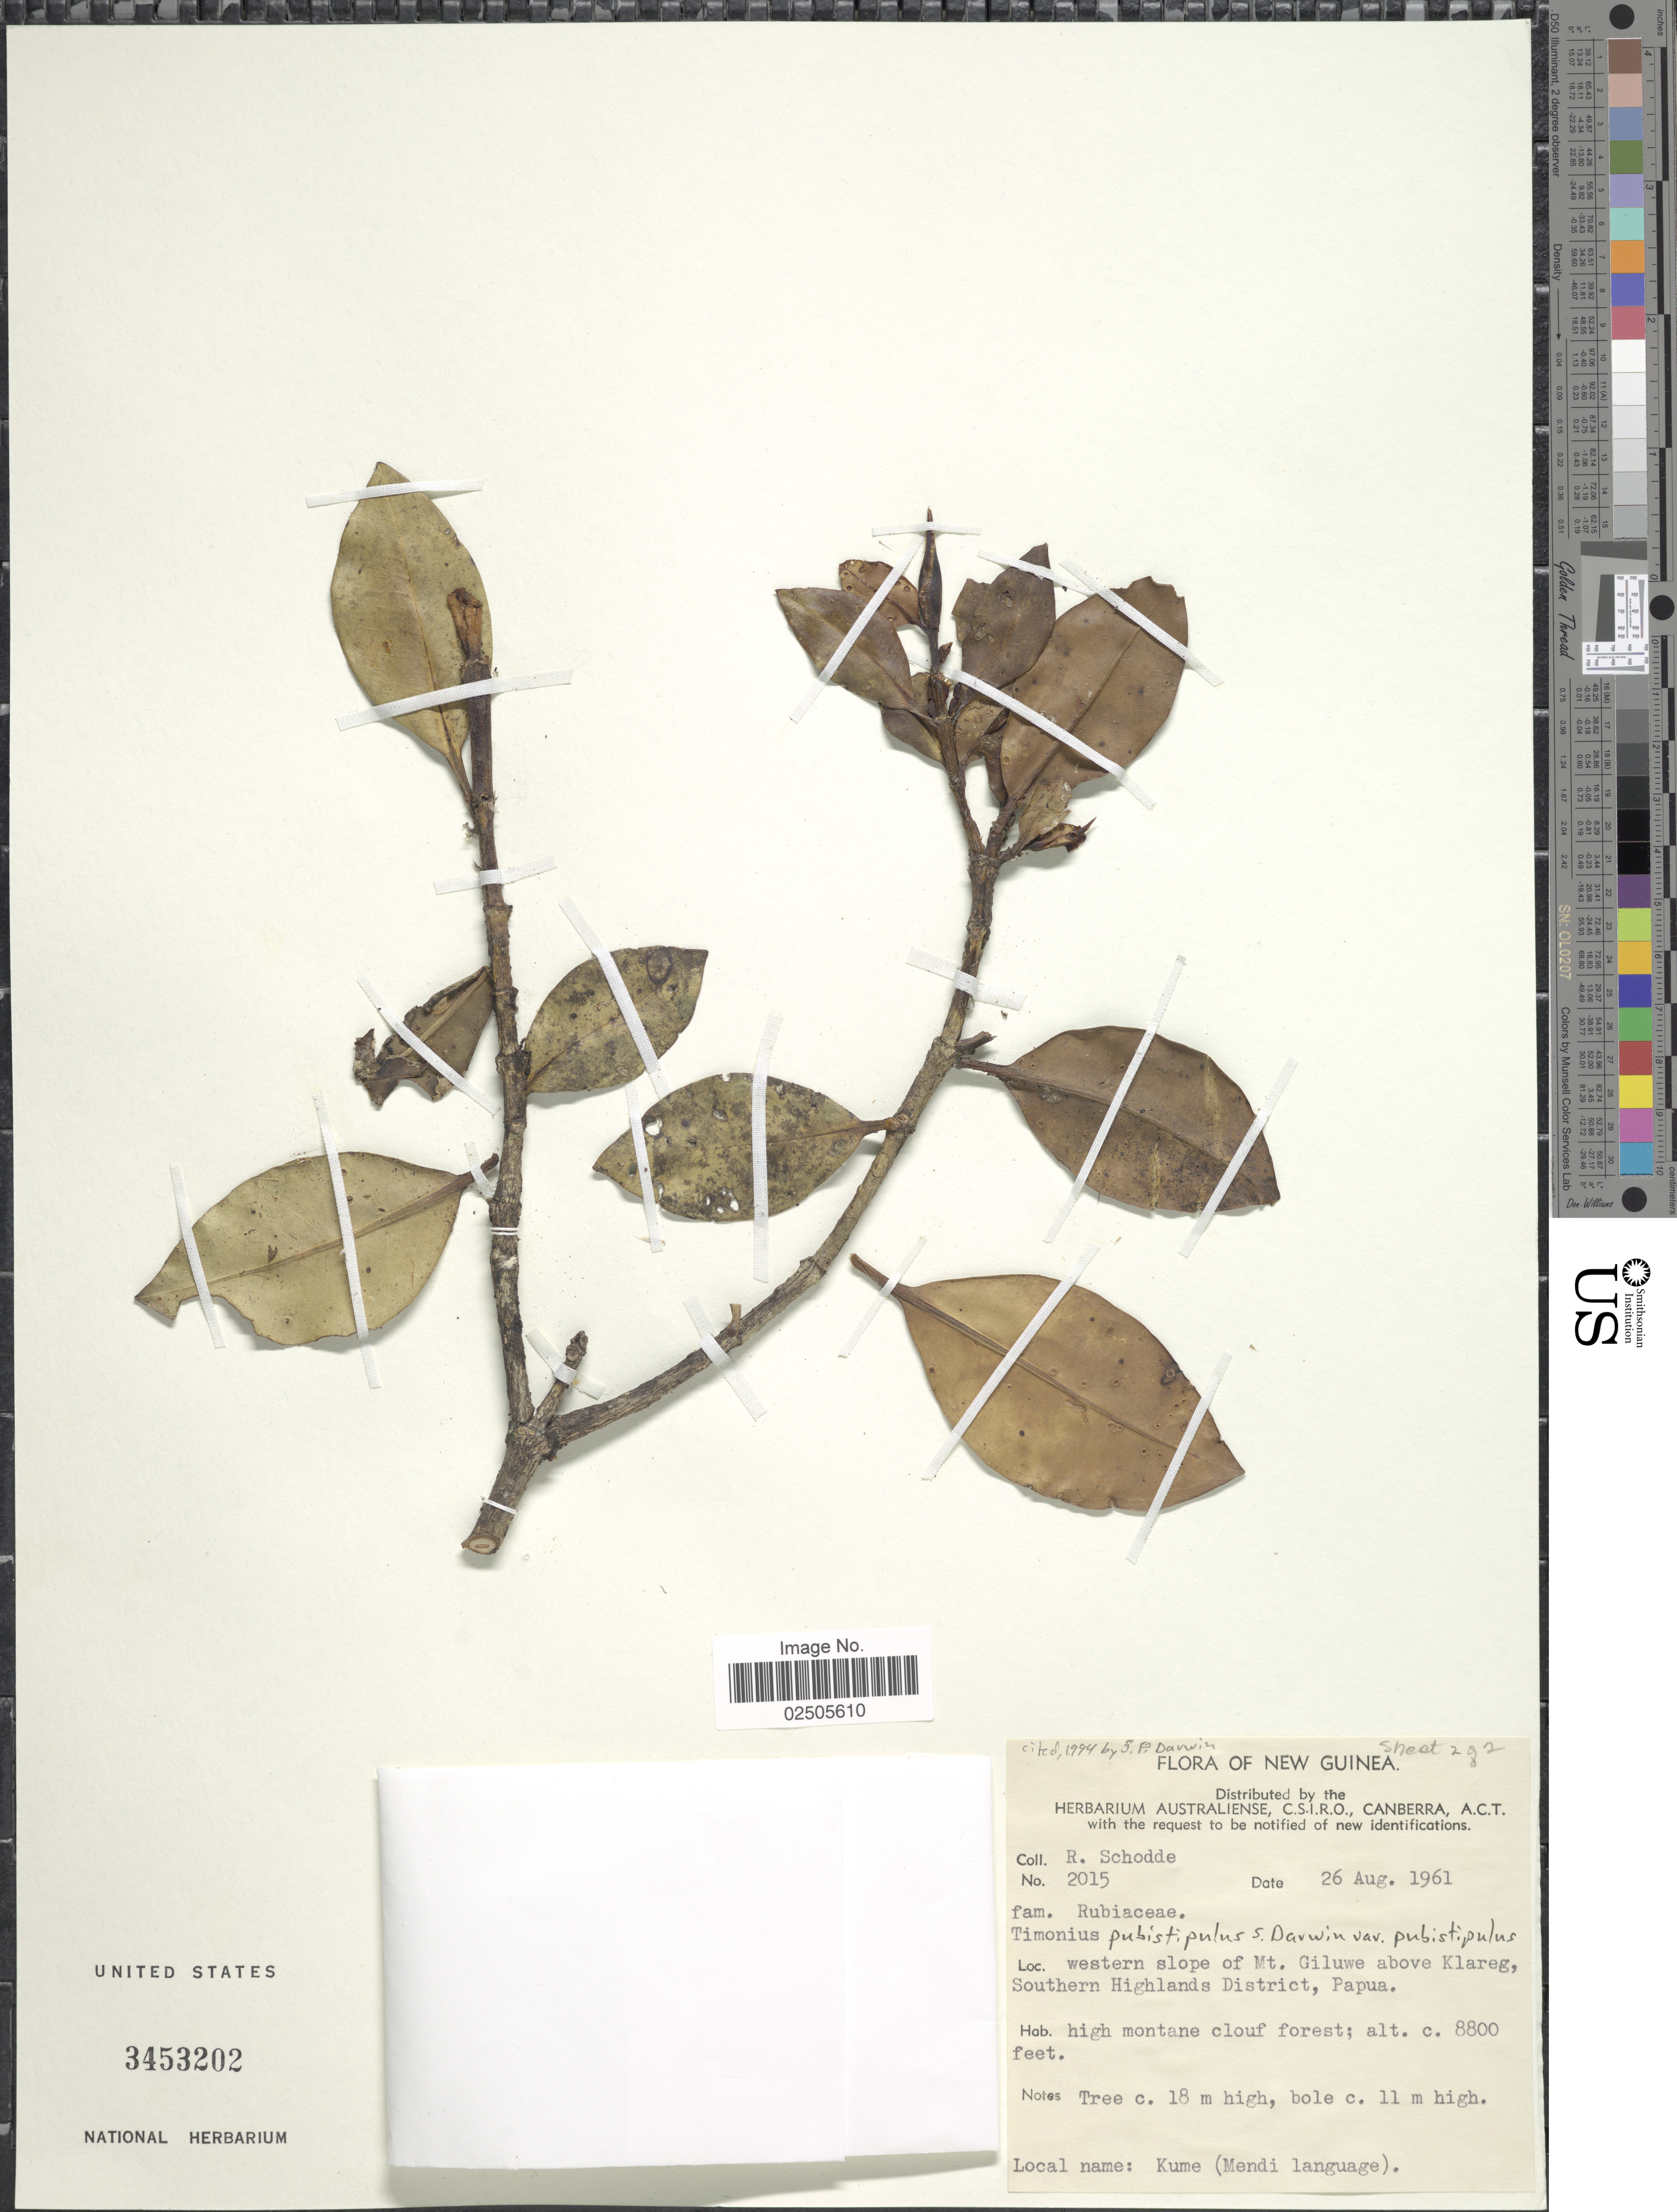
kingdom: Plantae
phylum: Tracheophyta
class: Magnoliopsida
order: Gentianales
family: Rubiaceae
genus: Timonius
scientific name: Timonius pubistipulus var. pubistipulus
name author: S.P. Darwin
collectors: R. Schodde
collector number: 2015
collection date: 1961-08-26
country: Papua New Guinea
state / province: Southern Highlands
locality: New Guinea, Western slope of Mt. Giluwe above Klareg, Southern Highlands District, Papua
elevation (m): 2682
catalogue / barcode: US 3453202